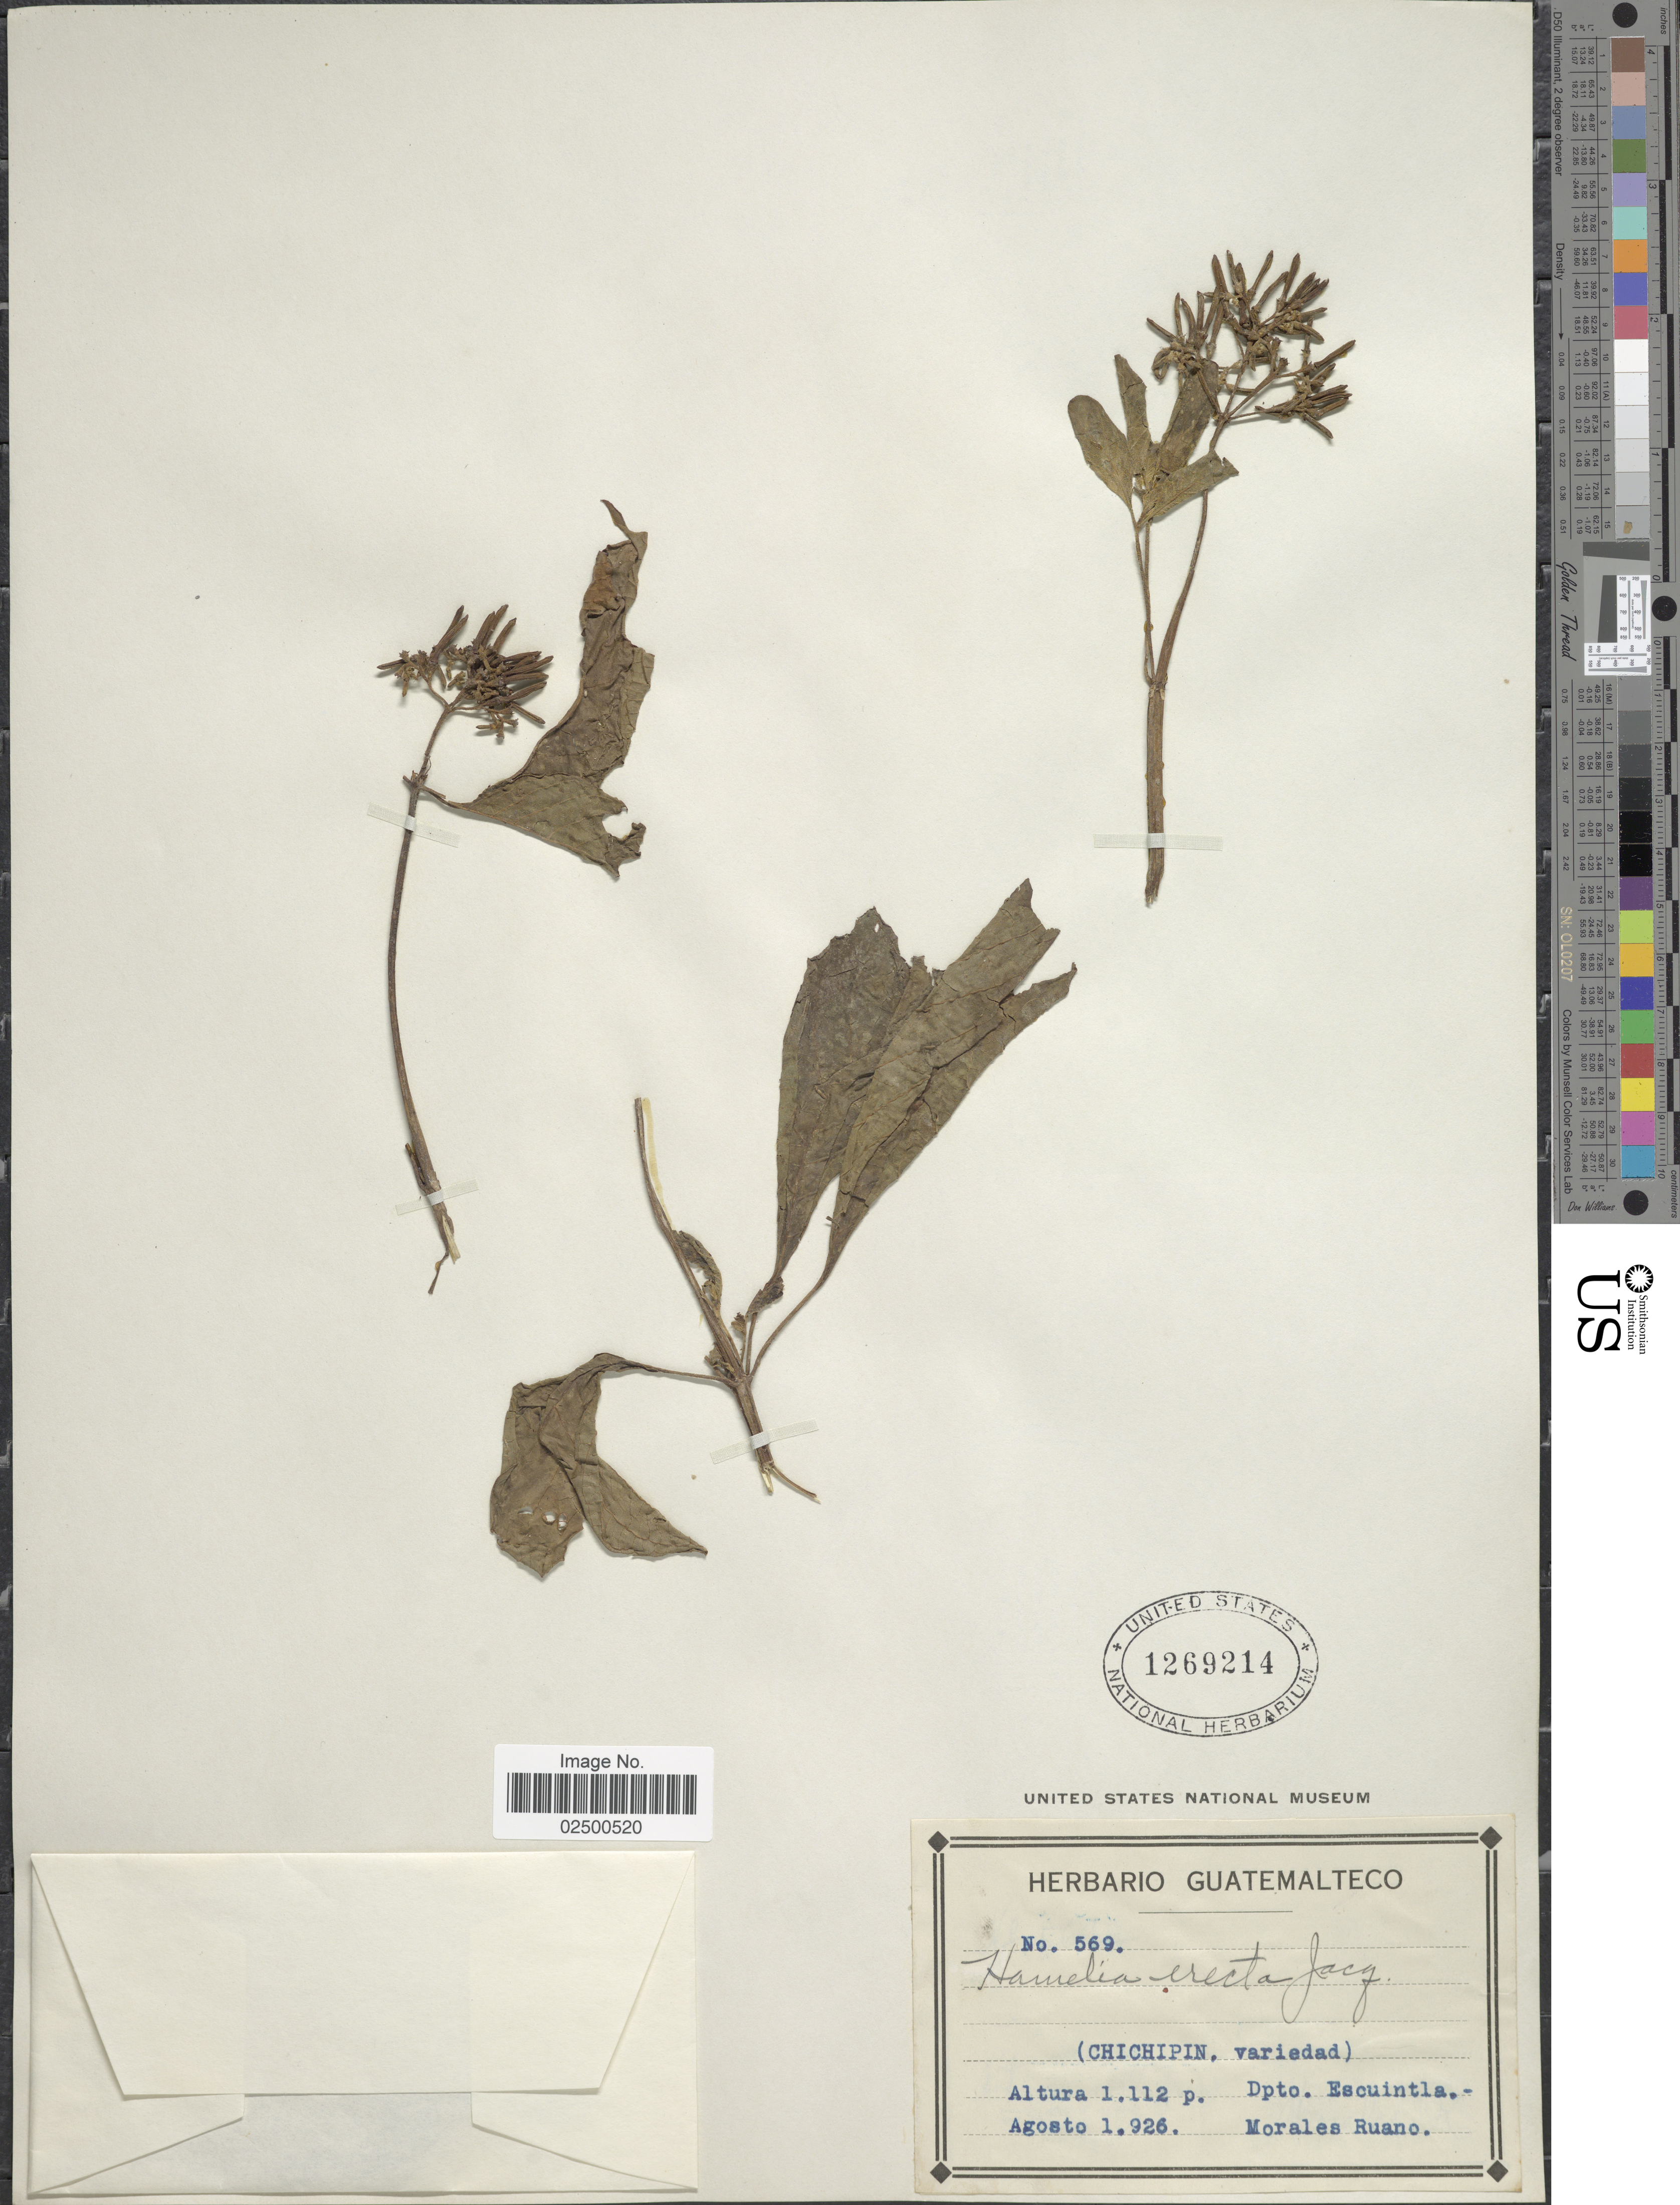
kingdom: Plantae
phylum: Tracheophyta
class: Magnoliopsida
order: Gentianales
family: Rubiaceae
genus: Hamelia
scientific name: Hamelia erecta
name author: Jacq.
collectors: M. Ruano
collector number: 569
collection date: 1926-08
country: Guatemala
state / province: Escuintla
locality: Dpto. Escuintla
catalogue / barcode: US 1269214